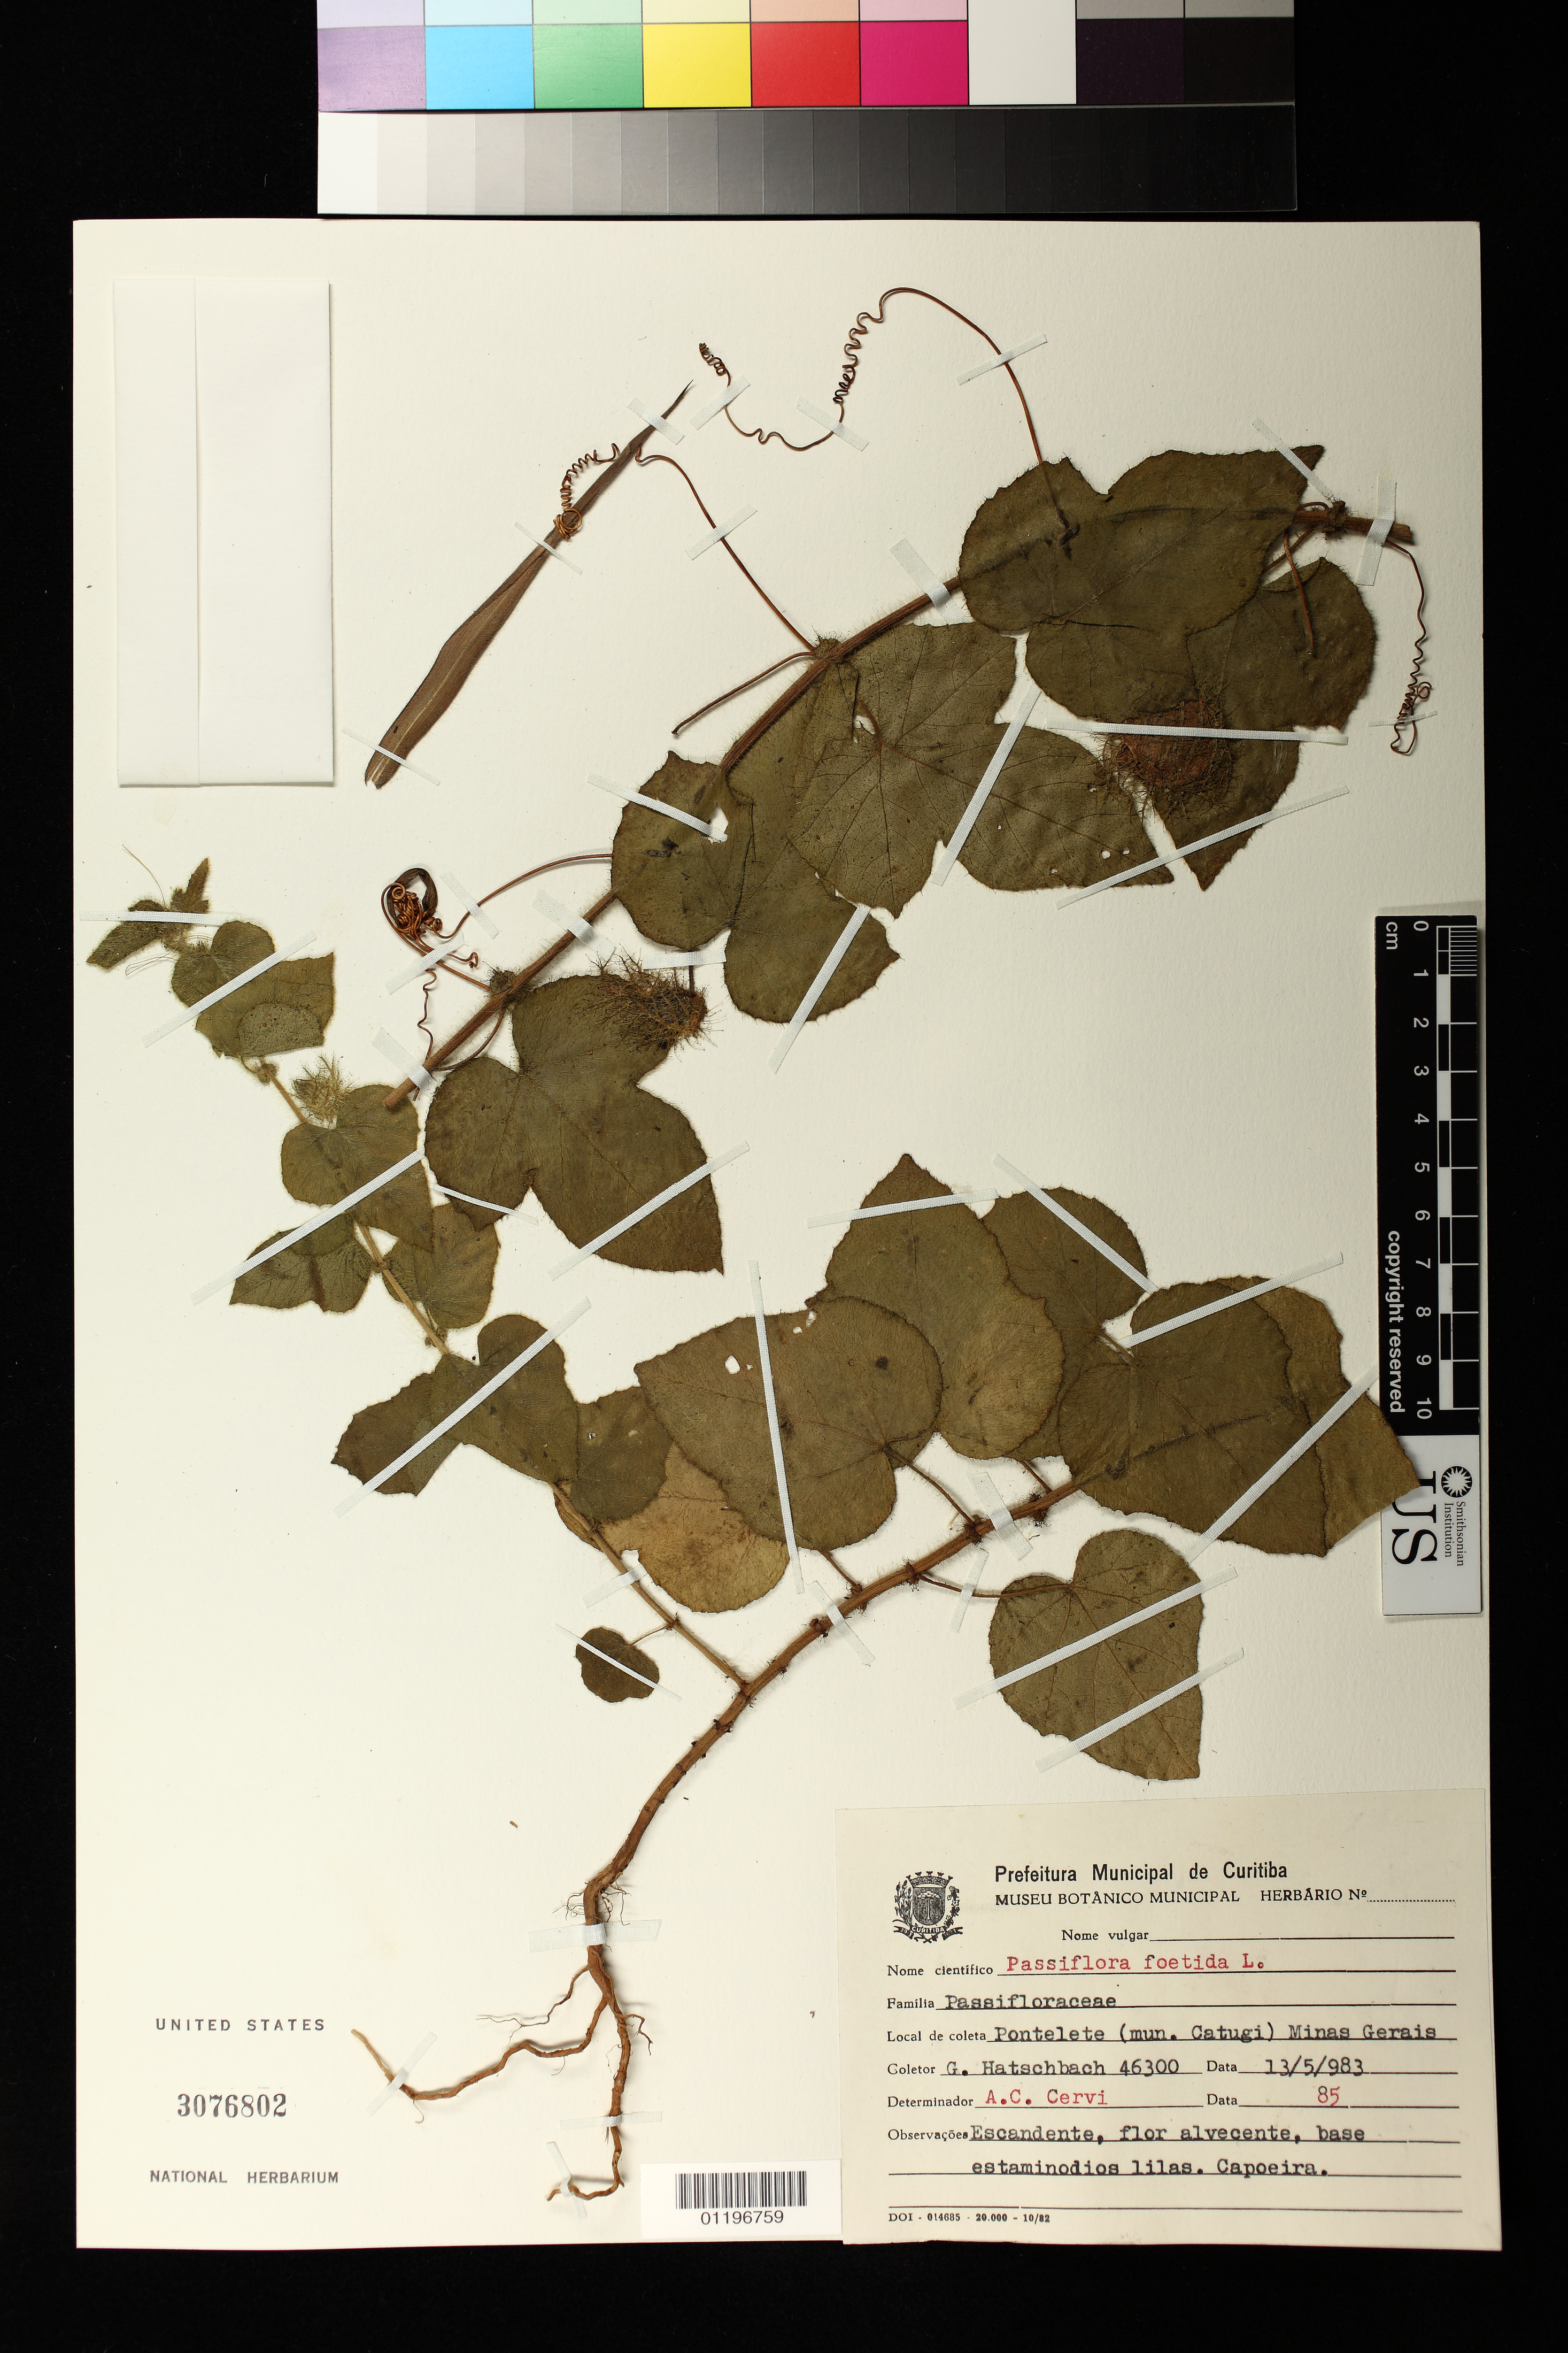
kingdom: Plantae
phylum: Tracheophyta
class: Magnoliopsida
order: Malpighiales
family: Passifloraceae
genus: Passiflora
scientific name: Passiflora foetida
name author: L.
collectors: G. Hatschbach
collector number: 46300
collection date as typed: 13 May 1983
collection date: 1983-05-13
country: Brazil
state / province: Minas Gerais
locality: Pontelete [Pontalete] (mun. Catugi) Minas Gerais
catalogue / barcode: US 3076802